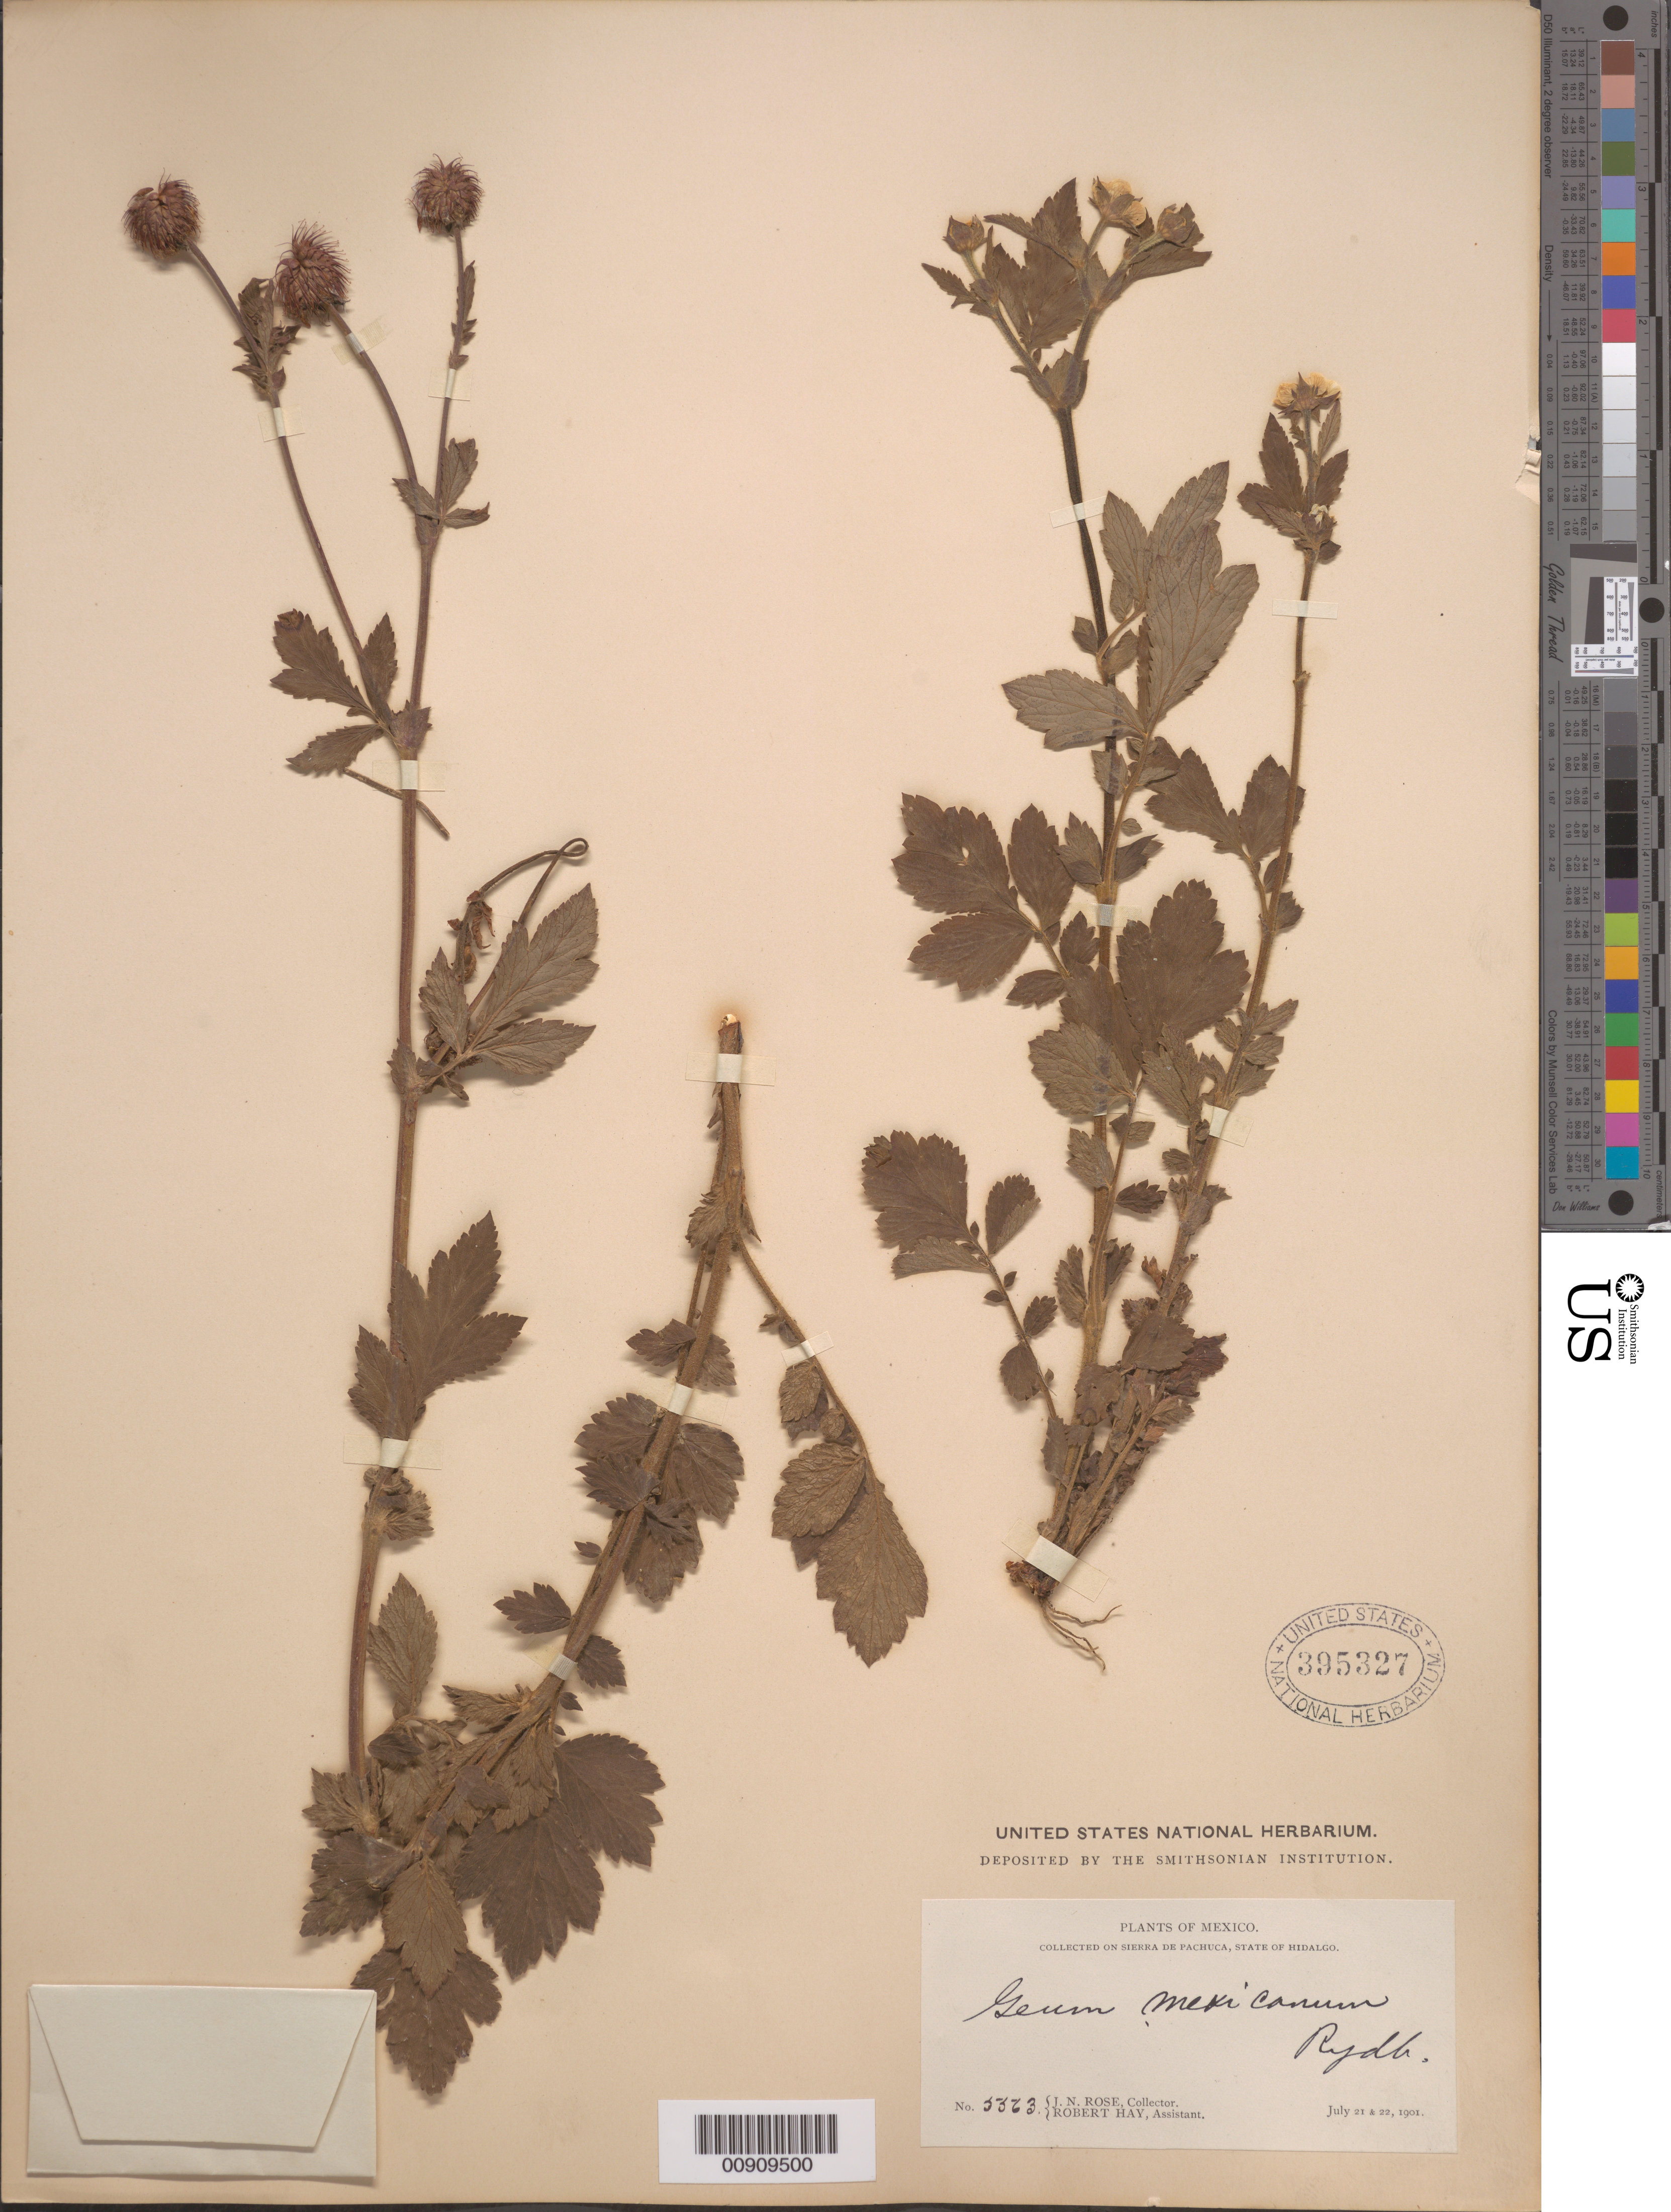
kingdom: Plantae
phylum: Tracheophyta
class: Magnoliopsida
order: Rosales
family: Rosaceae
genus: Geum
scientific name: Geum mexicanum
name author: Rydb.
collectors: J. N. Rose & R. Hay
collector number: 5563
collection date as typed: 21 Jul 1901 to 22 Jul 1901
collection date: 1901-07-21/1901-07-22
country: Mexico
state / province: Hidalgo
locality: Sierra de Pachuca, State of Hidalgo.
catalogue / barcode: US 395327